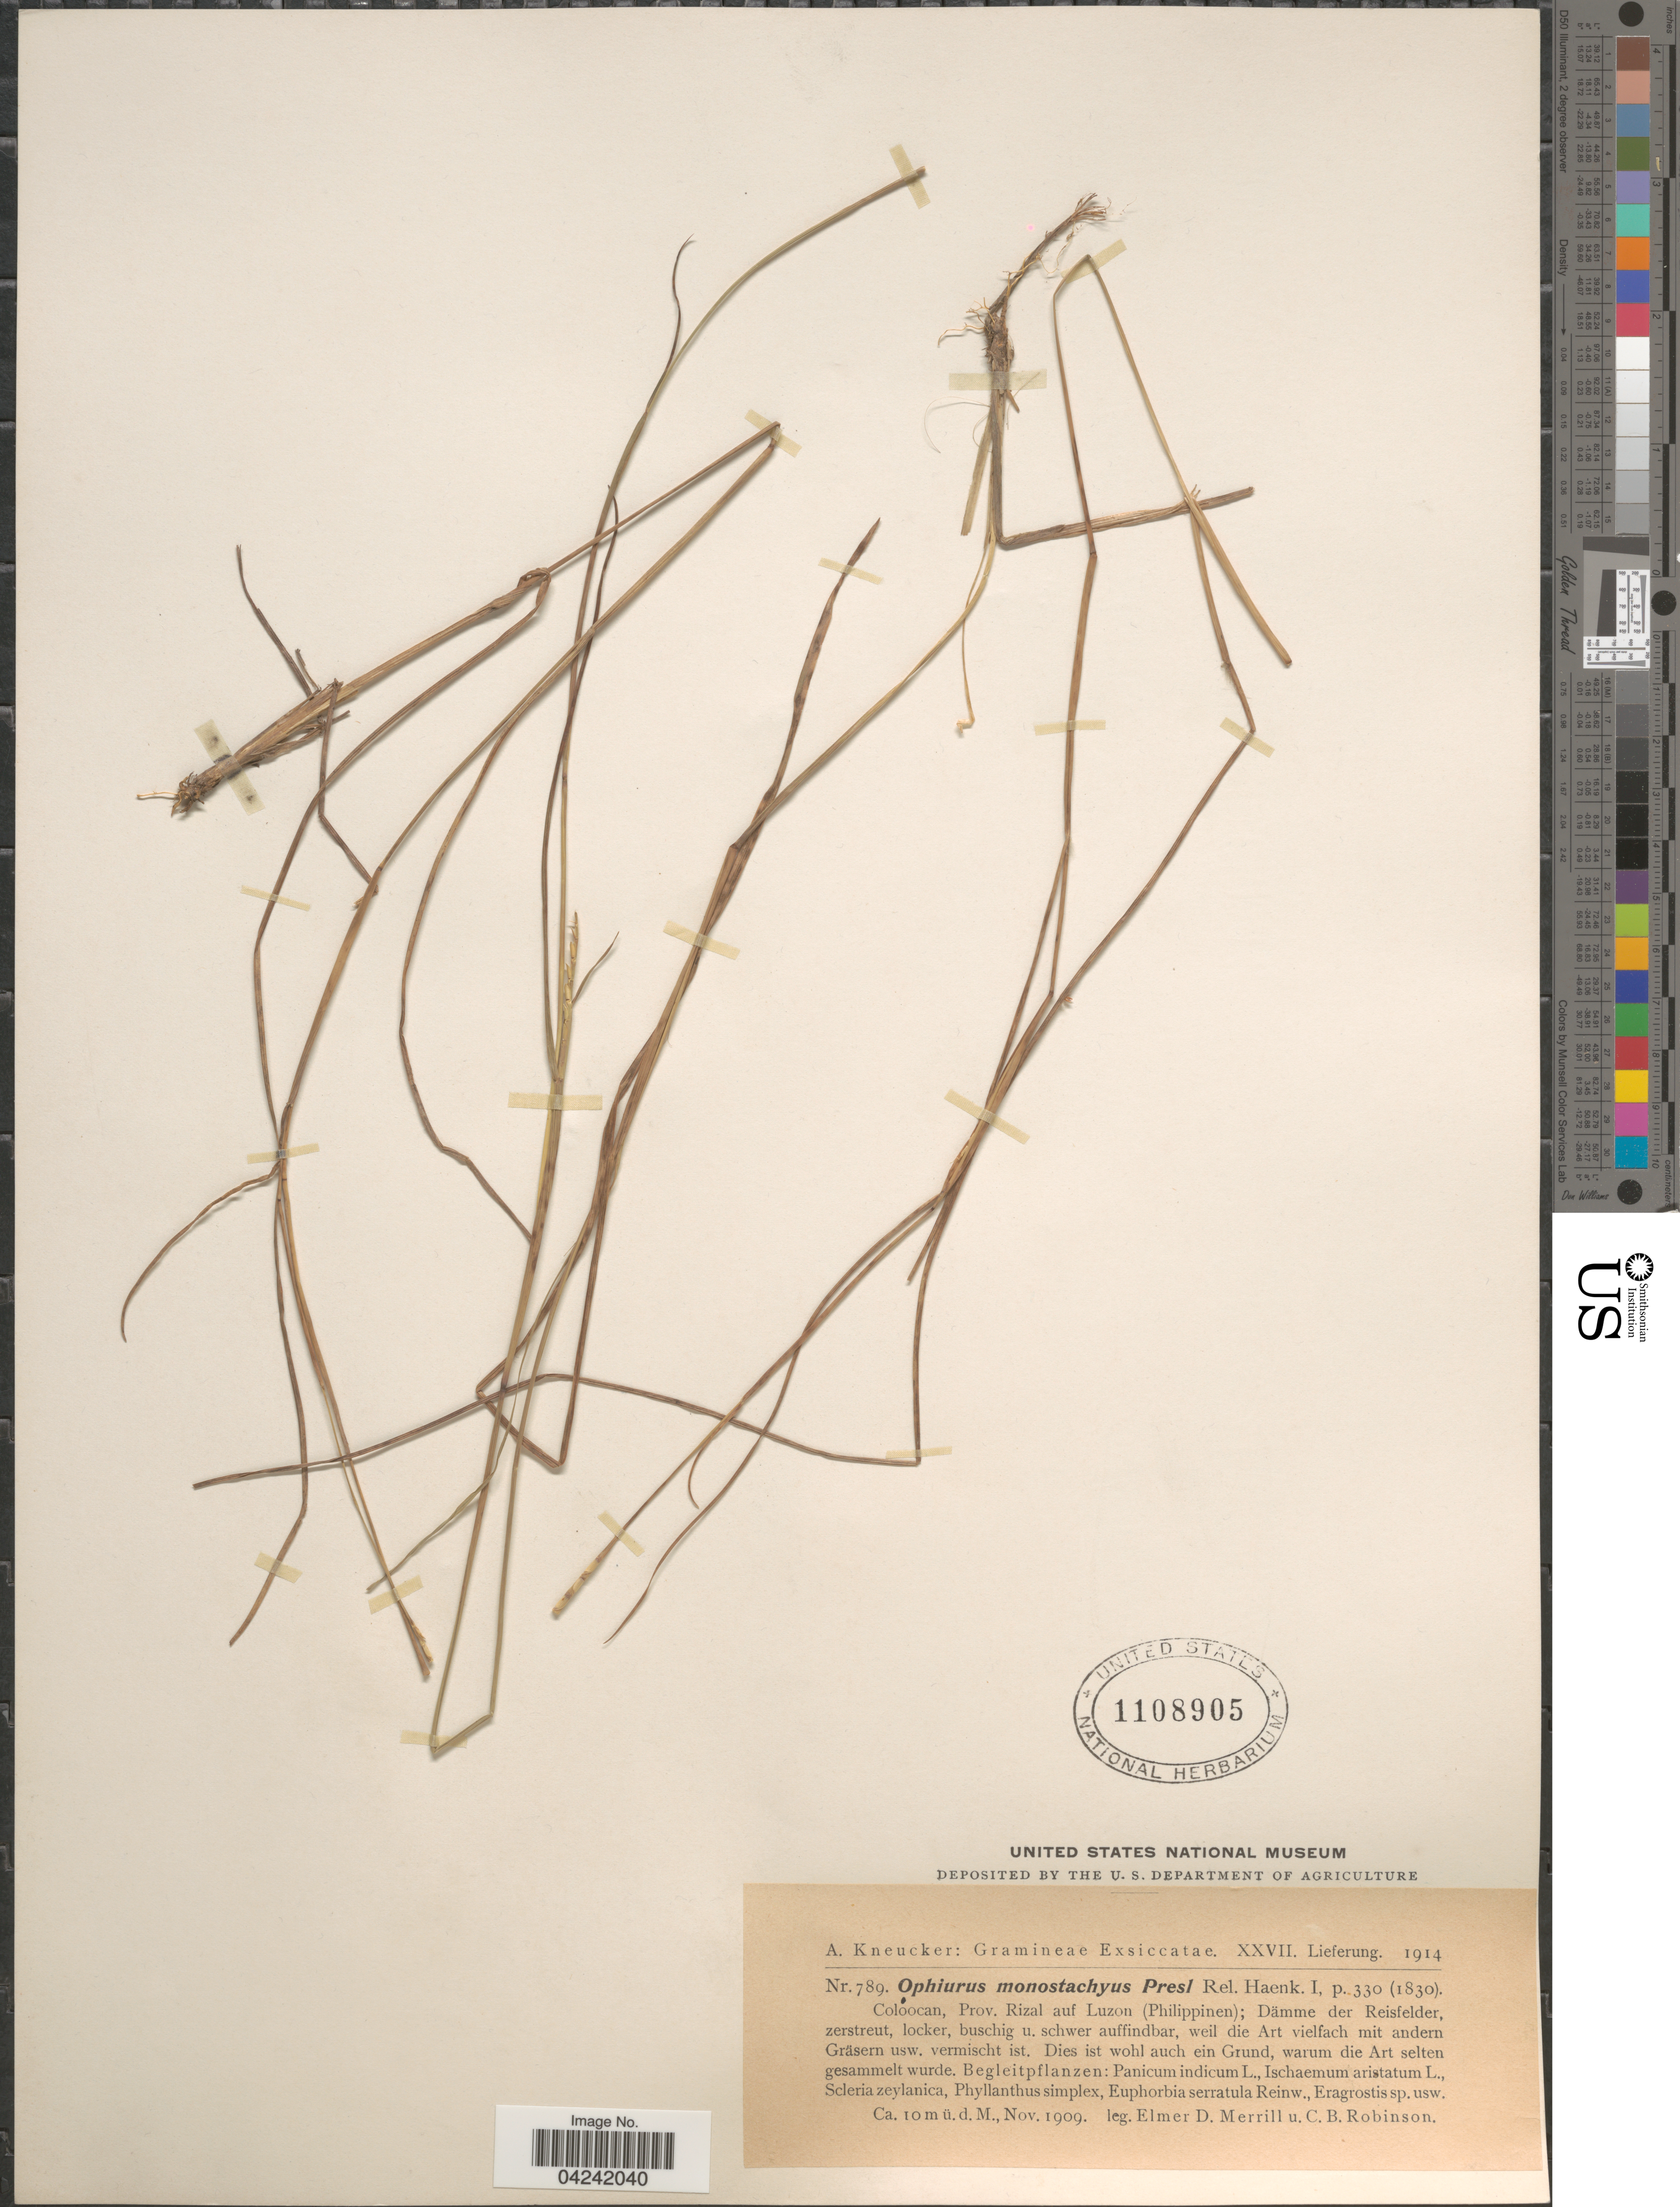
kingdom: Plantae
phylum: Tracheophyta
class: Liliopsida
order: Poales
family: Poaceae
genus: Mnesithea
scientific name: Mnesithea laevis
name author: (Retz.) Kunth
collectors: E. D. Merrill & C. Robinson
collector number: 789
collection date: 1909-11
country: Philippines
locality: Coloocan, Prov. Rizal auf Luzon.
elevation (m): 10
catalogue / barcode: US 1108905